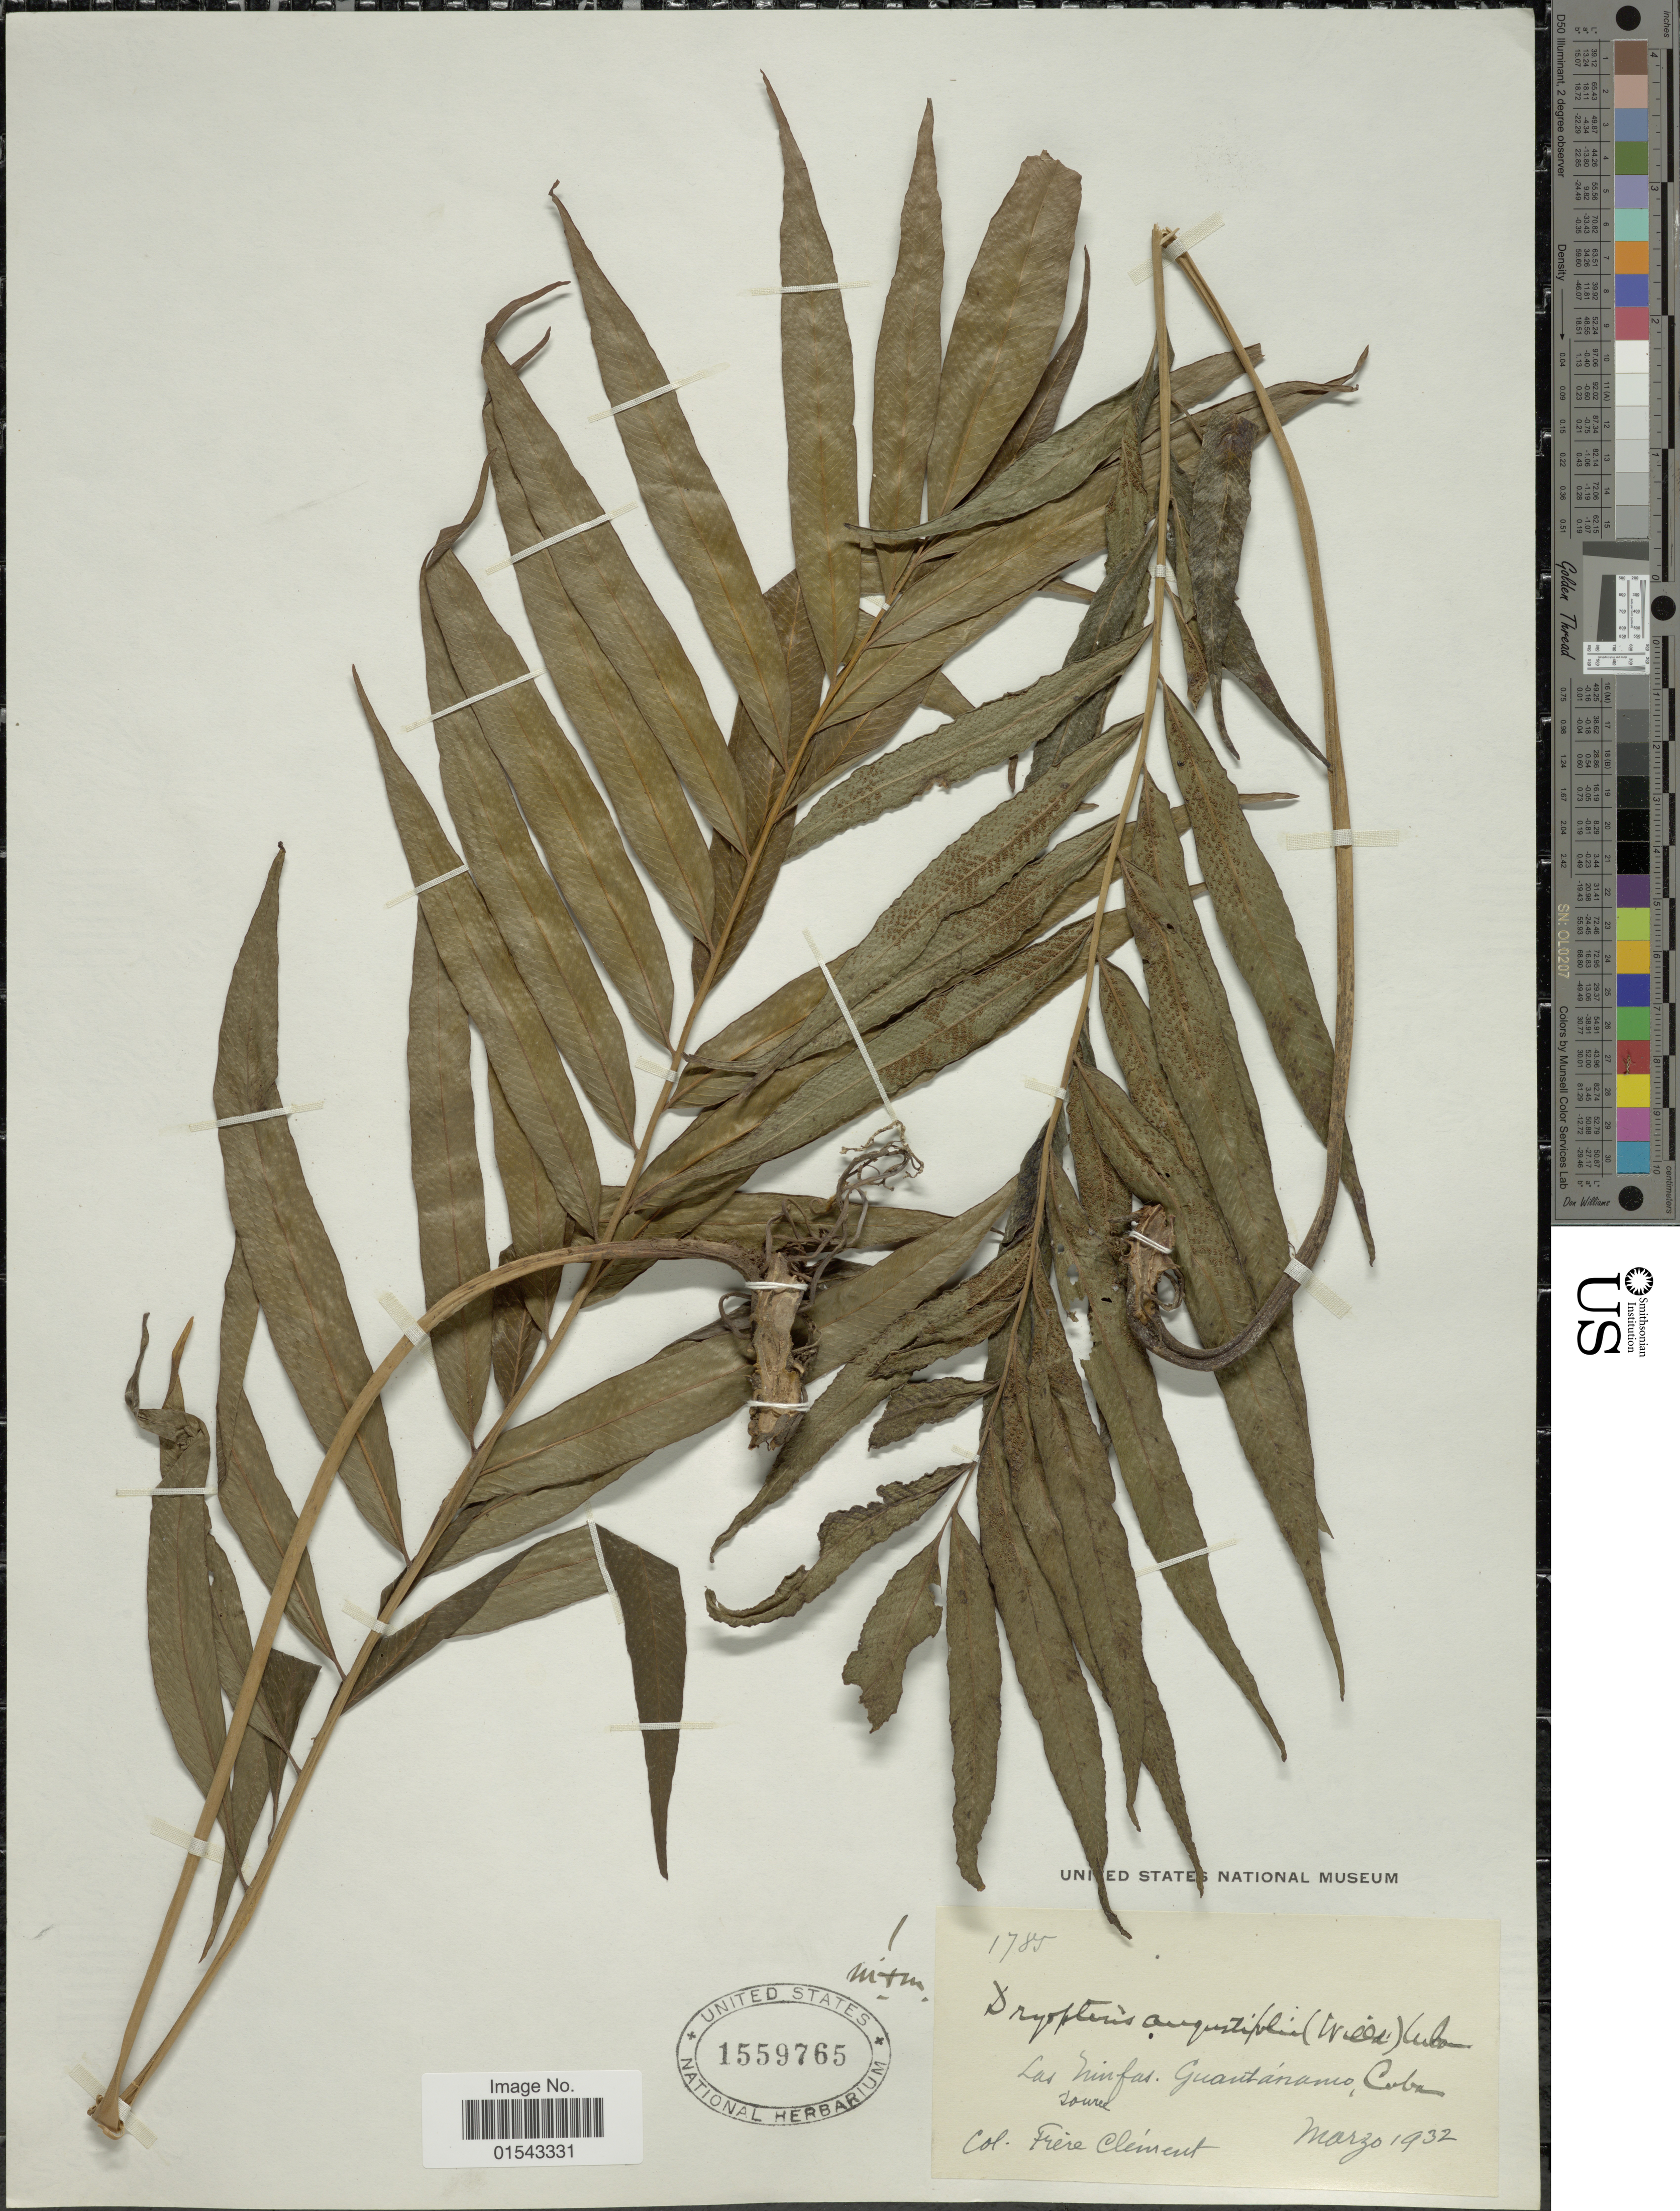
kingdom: Plantae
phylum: Tracheophyta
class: Polypodiopsida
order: Polypodiales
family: Thelypteridaceae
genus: Meniscium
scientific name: Meniscium angustifolium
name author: Willd.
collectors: B. Clement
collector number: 1785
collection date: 1932-03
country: Cuba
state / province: Guantánamo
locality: Las Ninfas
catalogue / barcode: US 1559765